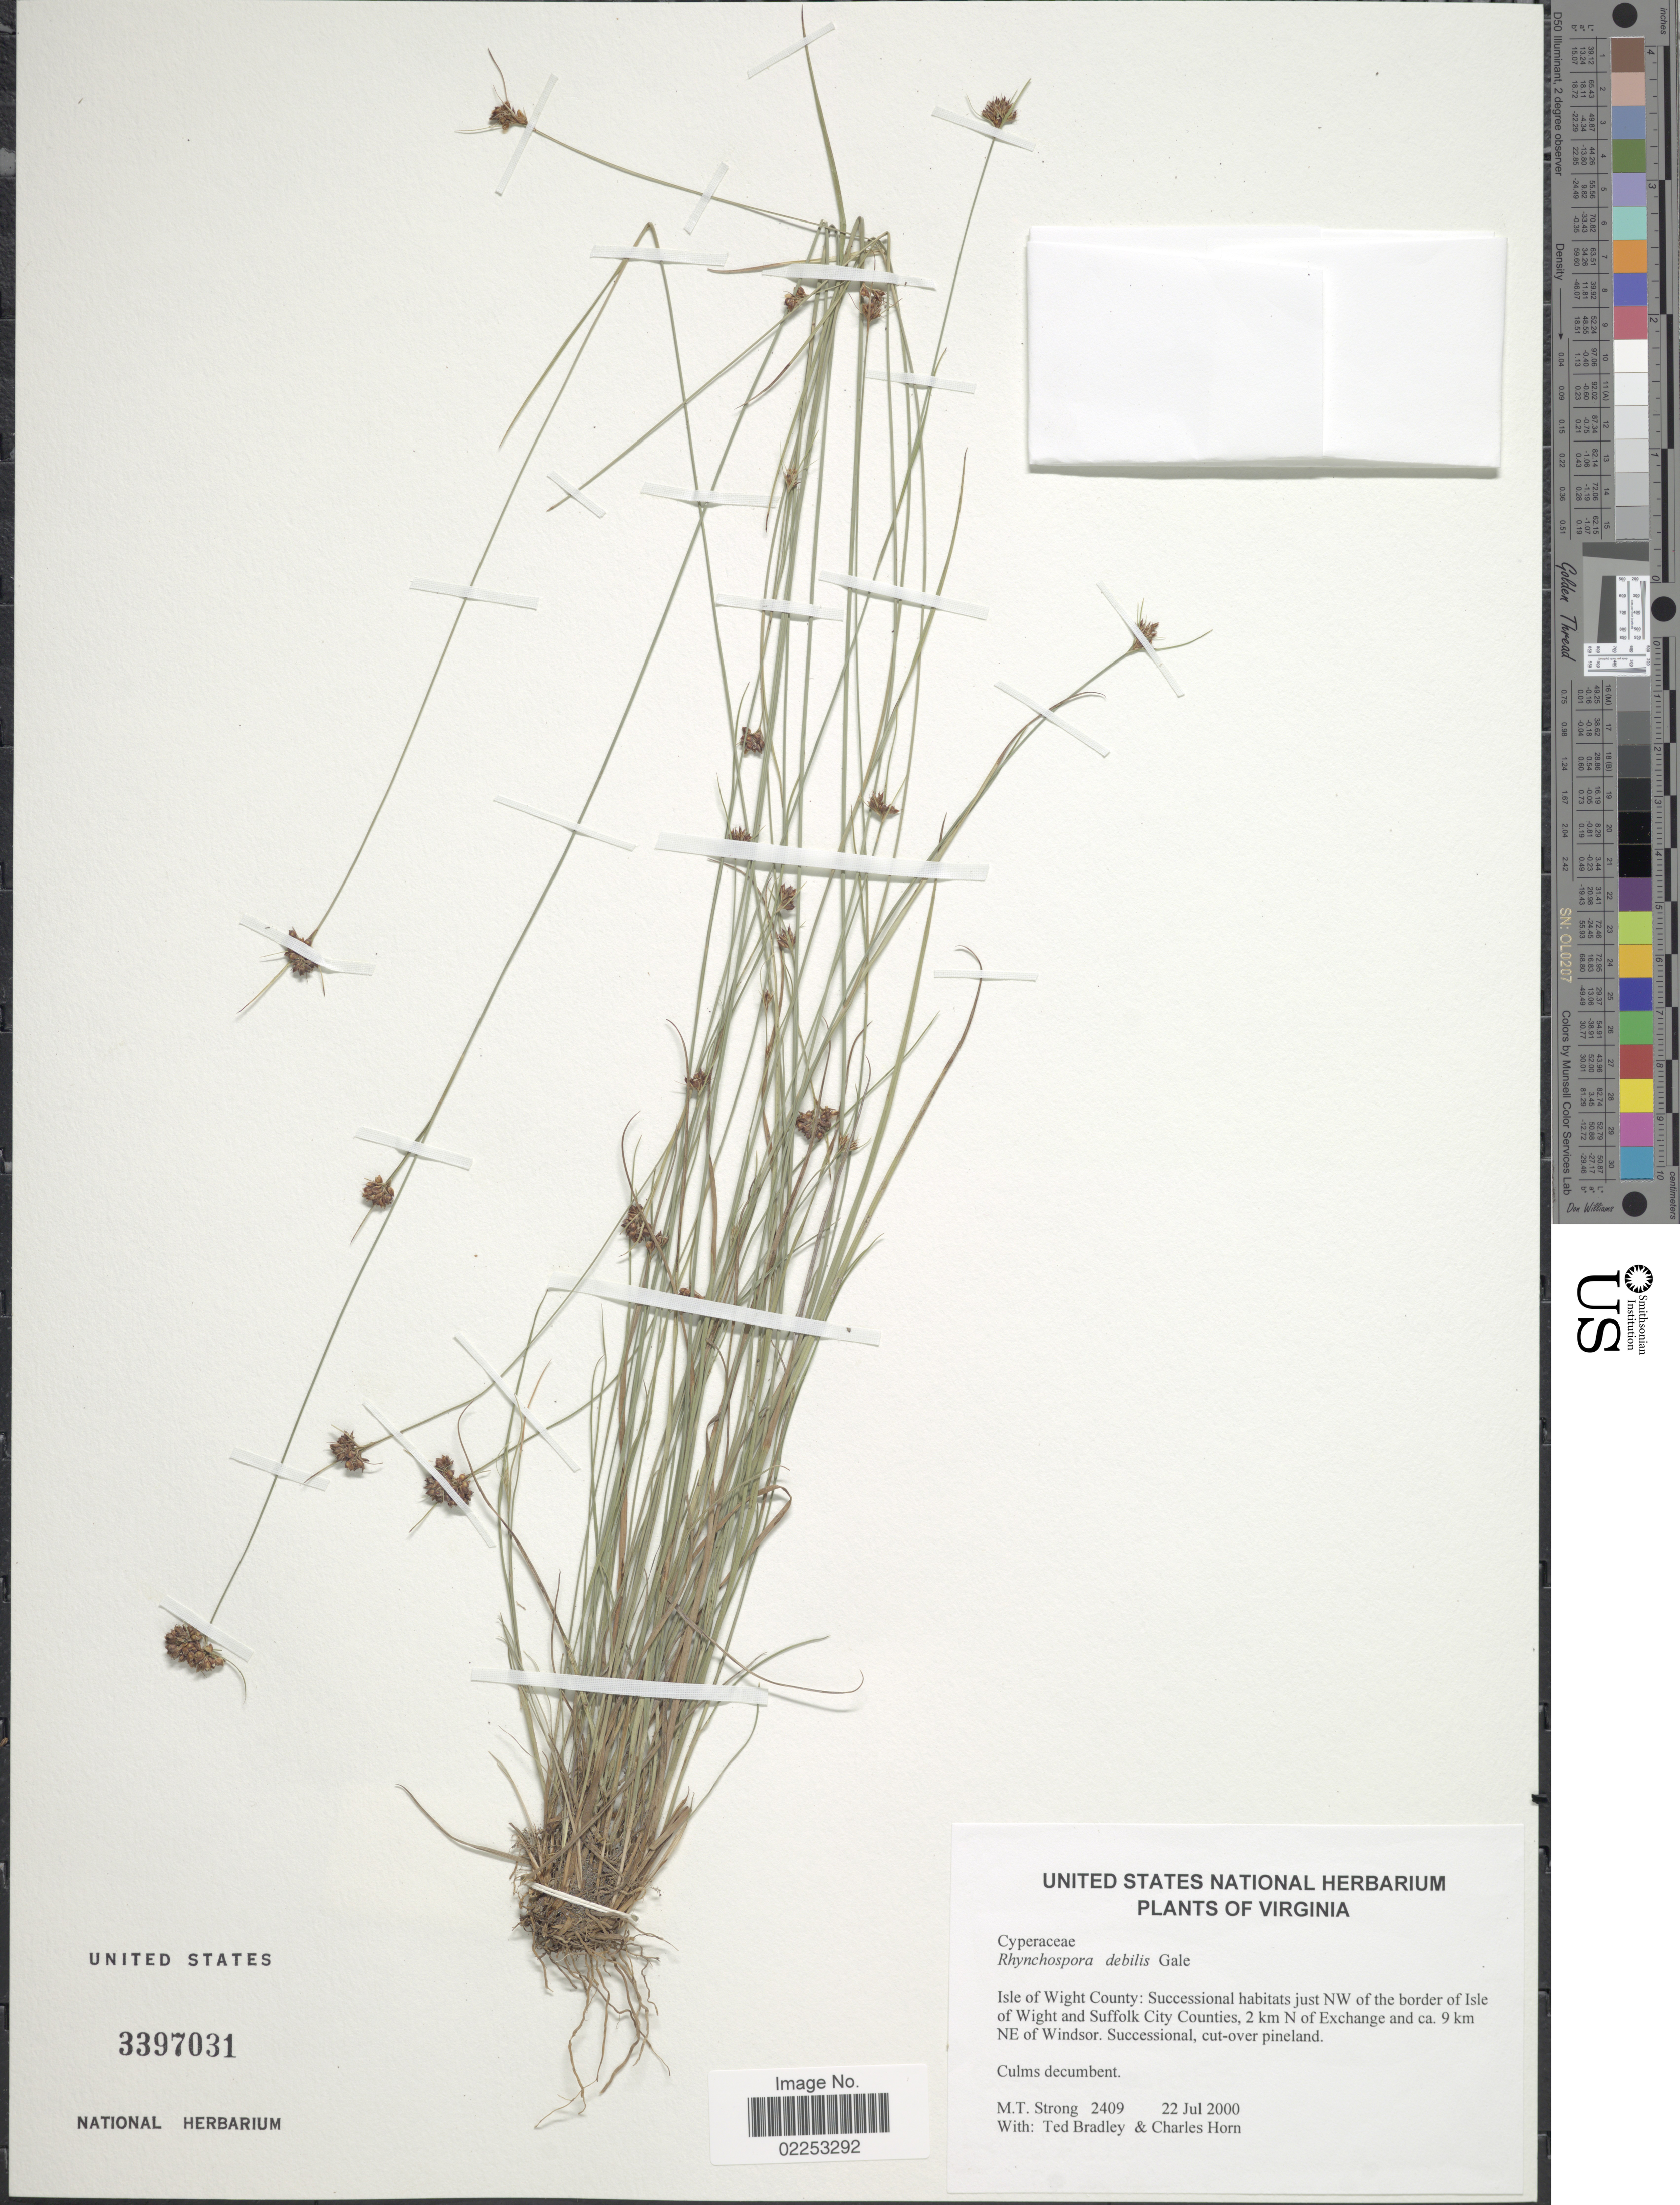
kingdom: Plantae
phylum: Tracheophyta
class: Liliopsida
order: Poales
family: Cyperaceae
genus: Rhynchospora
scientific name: Rhynchospora debilis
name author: Gale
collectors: M. T. Strong, T. Bradley & C. Horn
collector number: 2409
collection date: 2000-07-22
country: United States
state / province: Virginia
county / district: Isle of Wight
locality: Isle of Wight County: Successional habitats just NW of the border of Isle of Wight and Suffolk City Counties, 2 km N of Exchange and ca 9 km NE of Windsor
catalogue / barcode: US 3397031